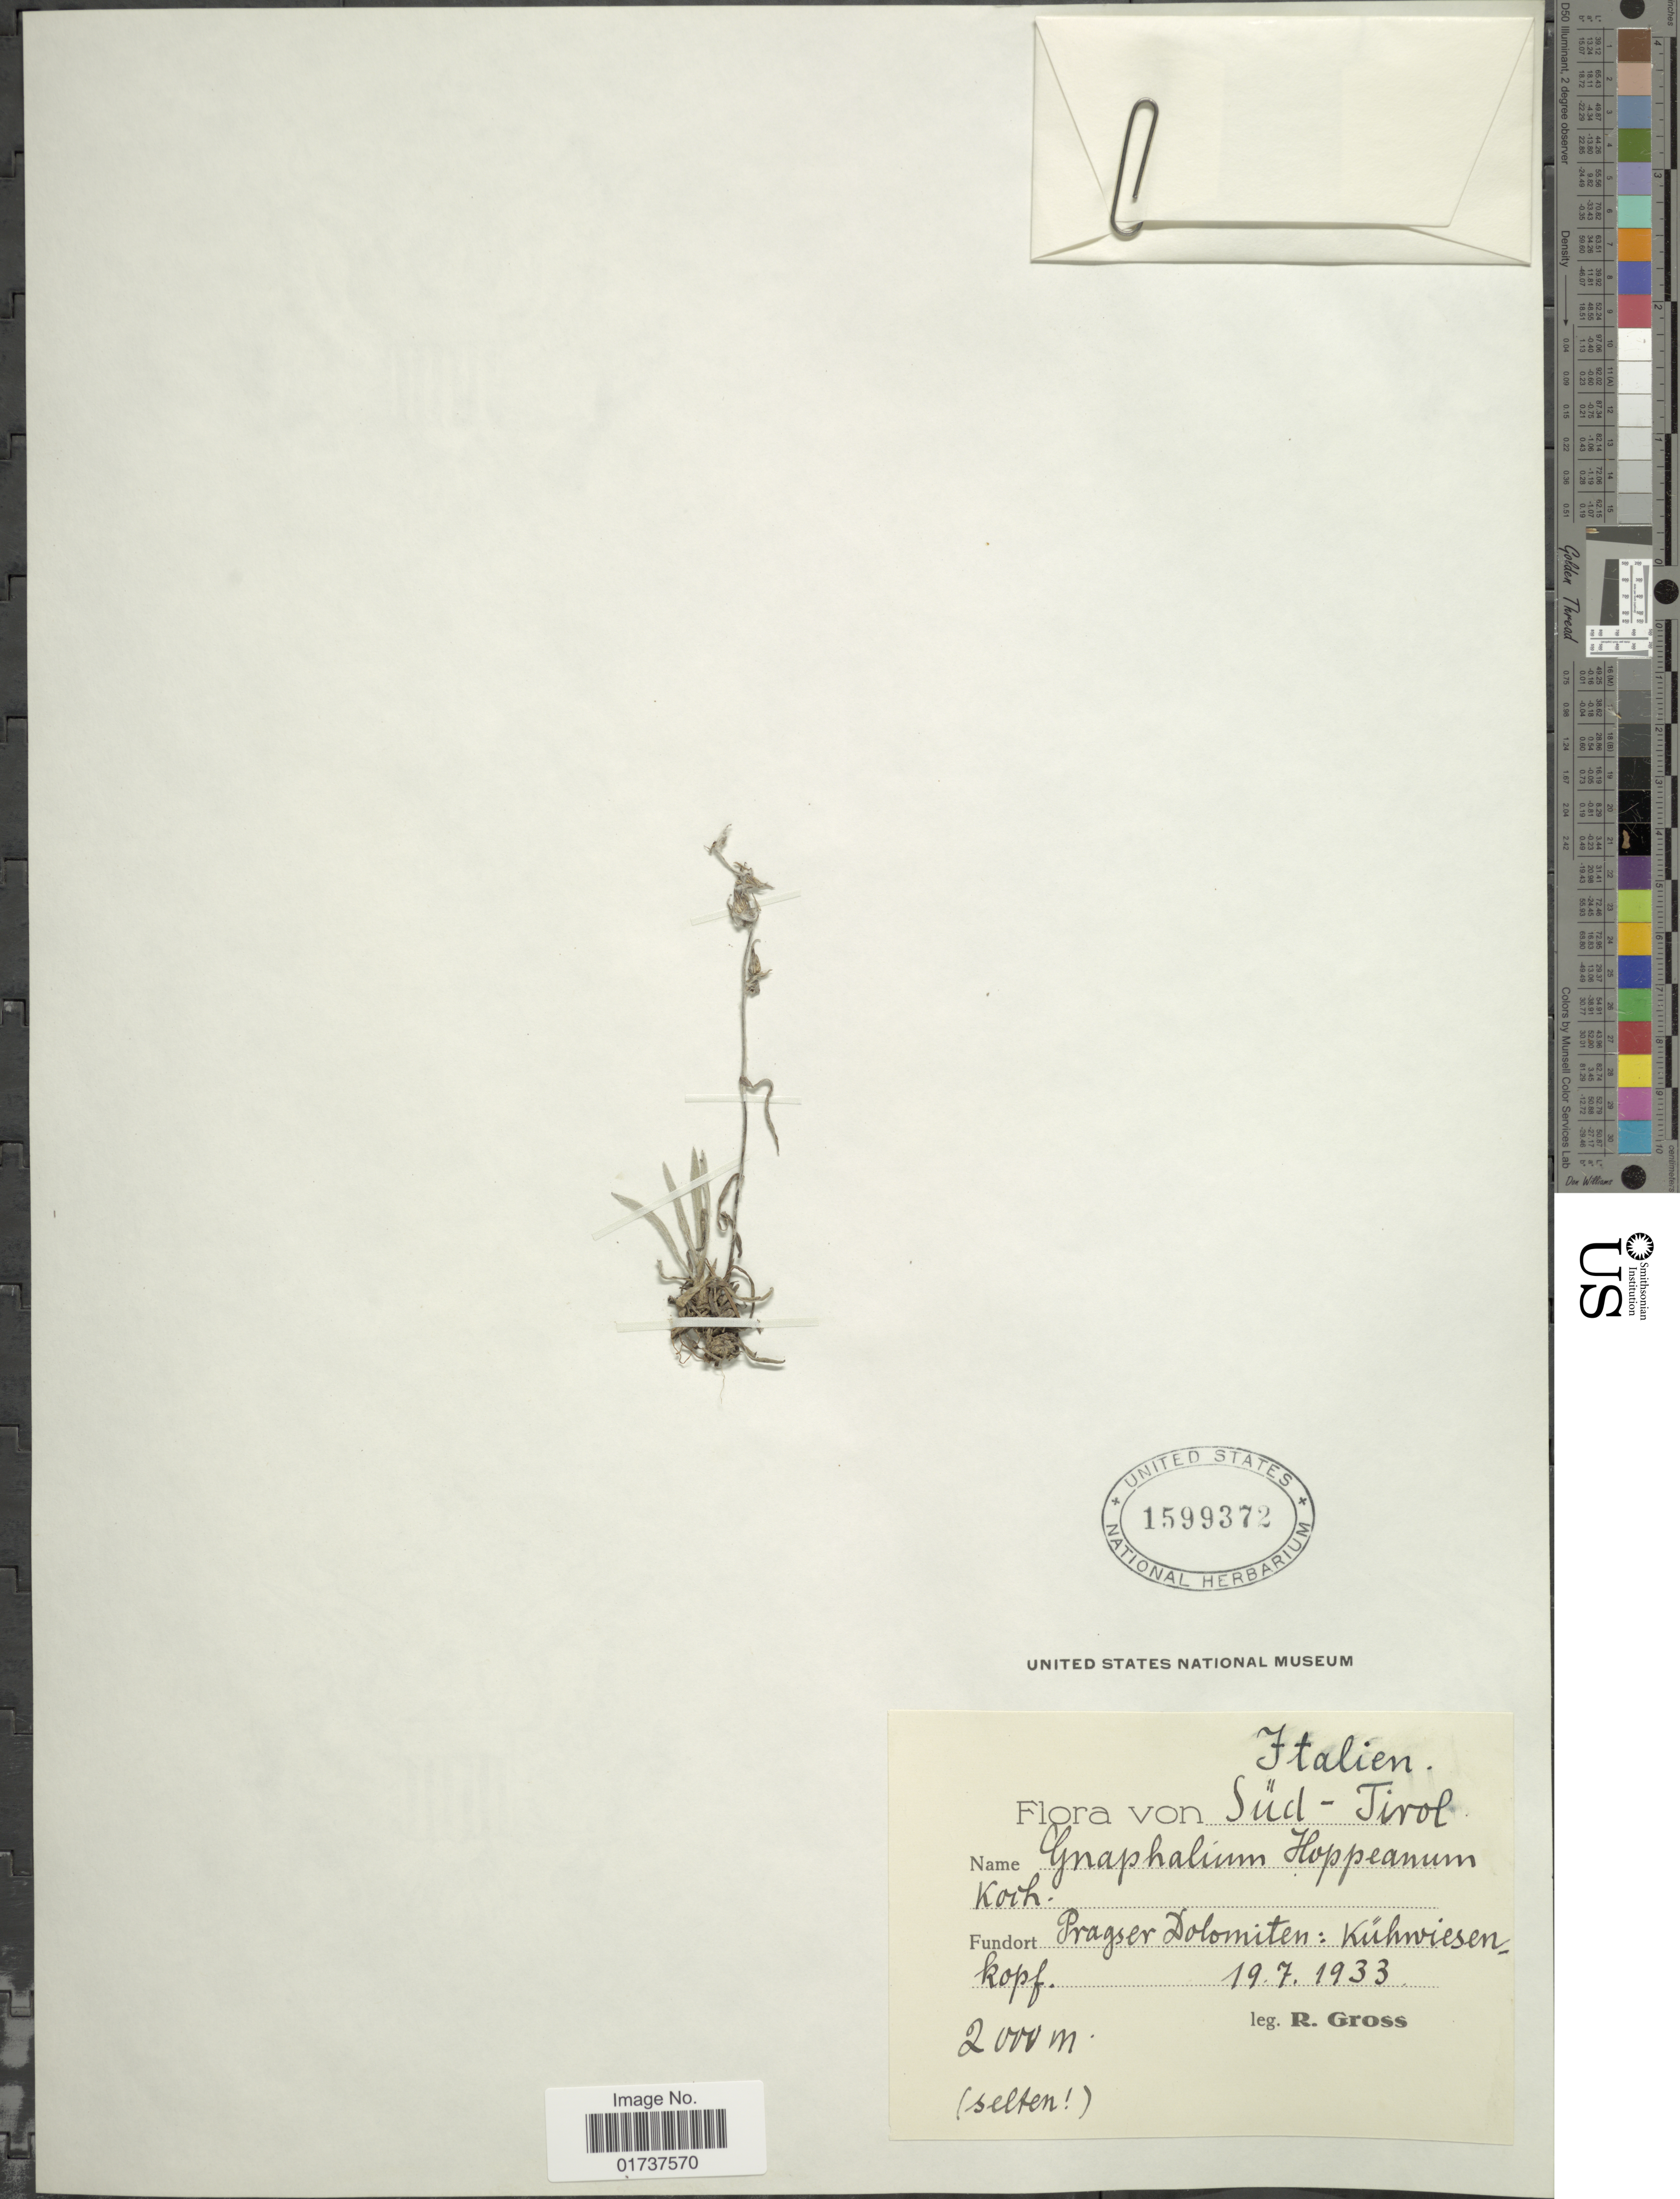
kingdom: Plantae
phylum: Tracheophyta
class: Magnoliopsida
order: Asterales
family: Asteraceae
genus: Gnaphalium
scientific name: Gnaphalium hoppeanum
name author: W.D.J. Koch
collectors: R. Gross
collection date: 1933-07-19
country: Italy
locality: Italien, Sud- Tirol, Fundort: Pragser Dolomiten: Kuhwiesen, kopf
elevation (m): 2000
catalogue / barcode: US 1599372